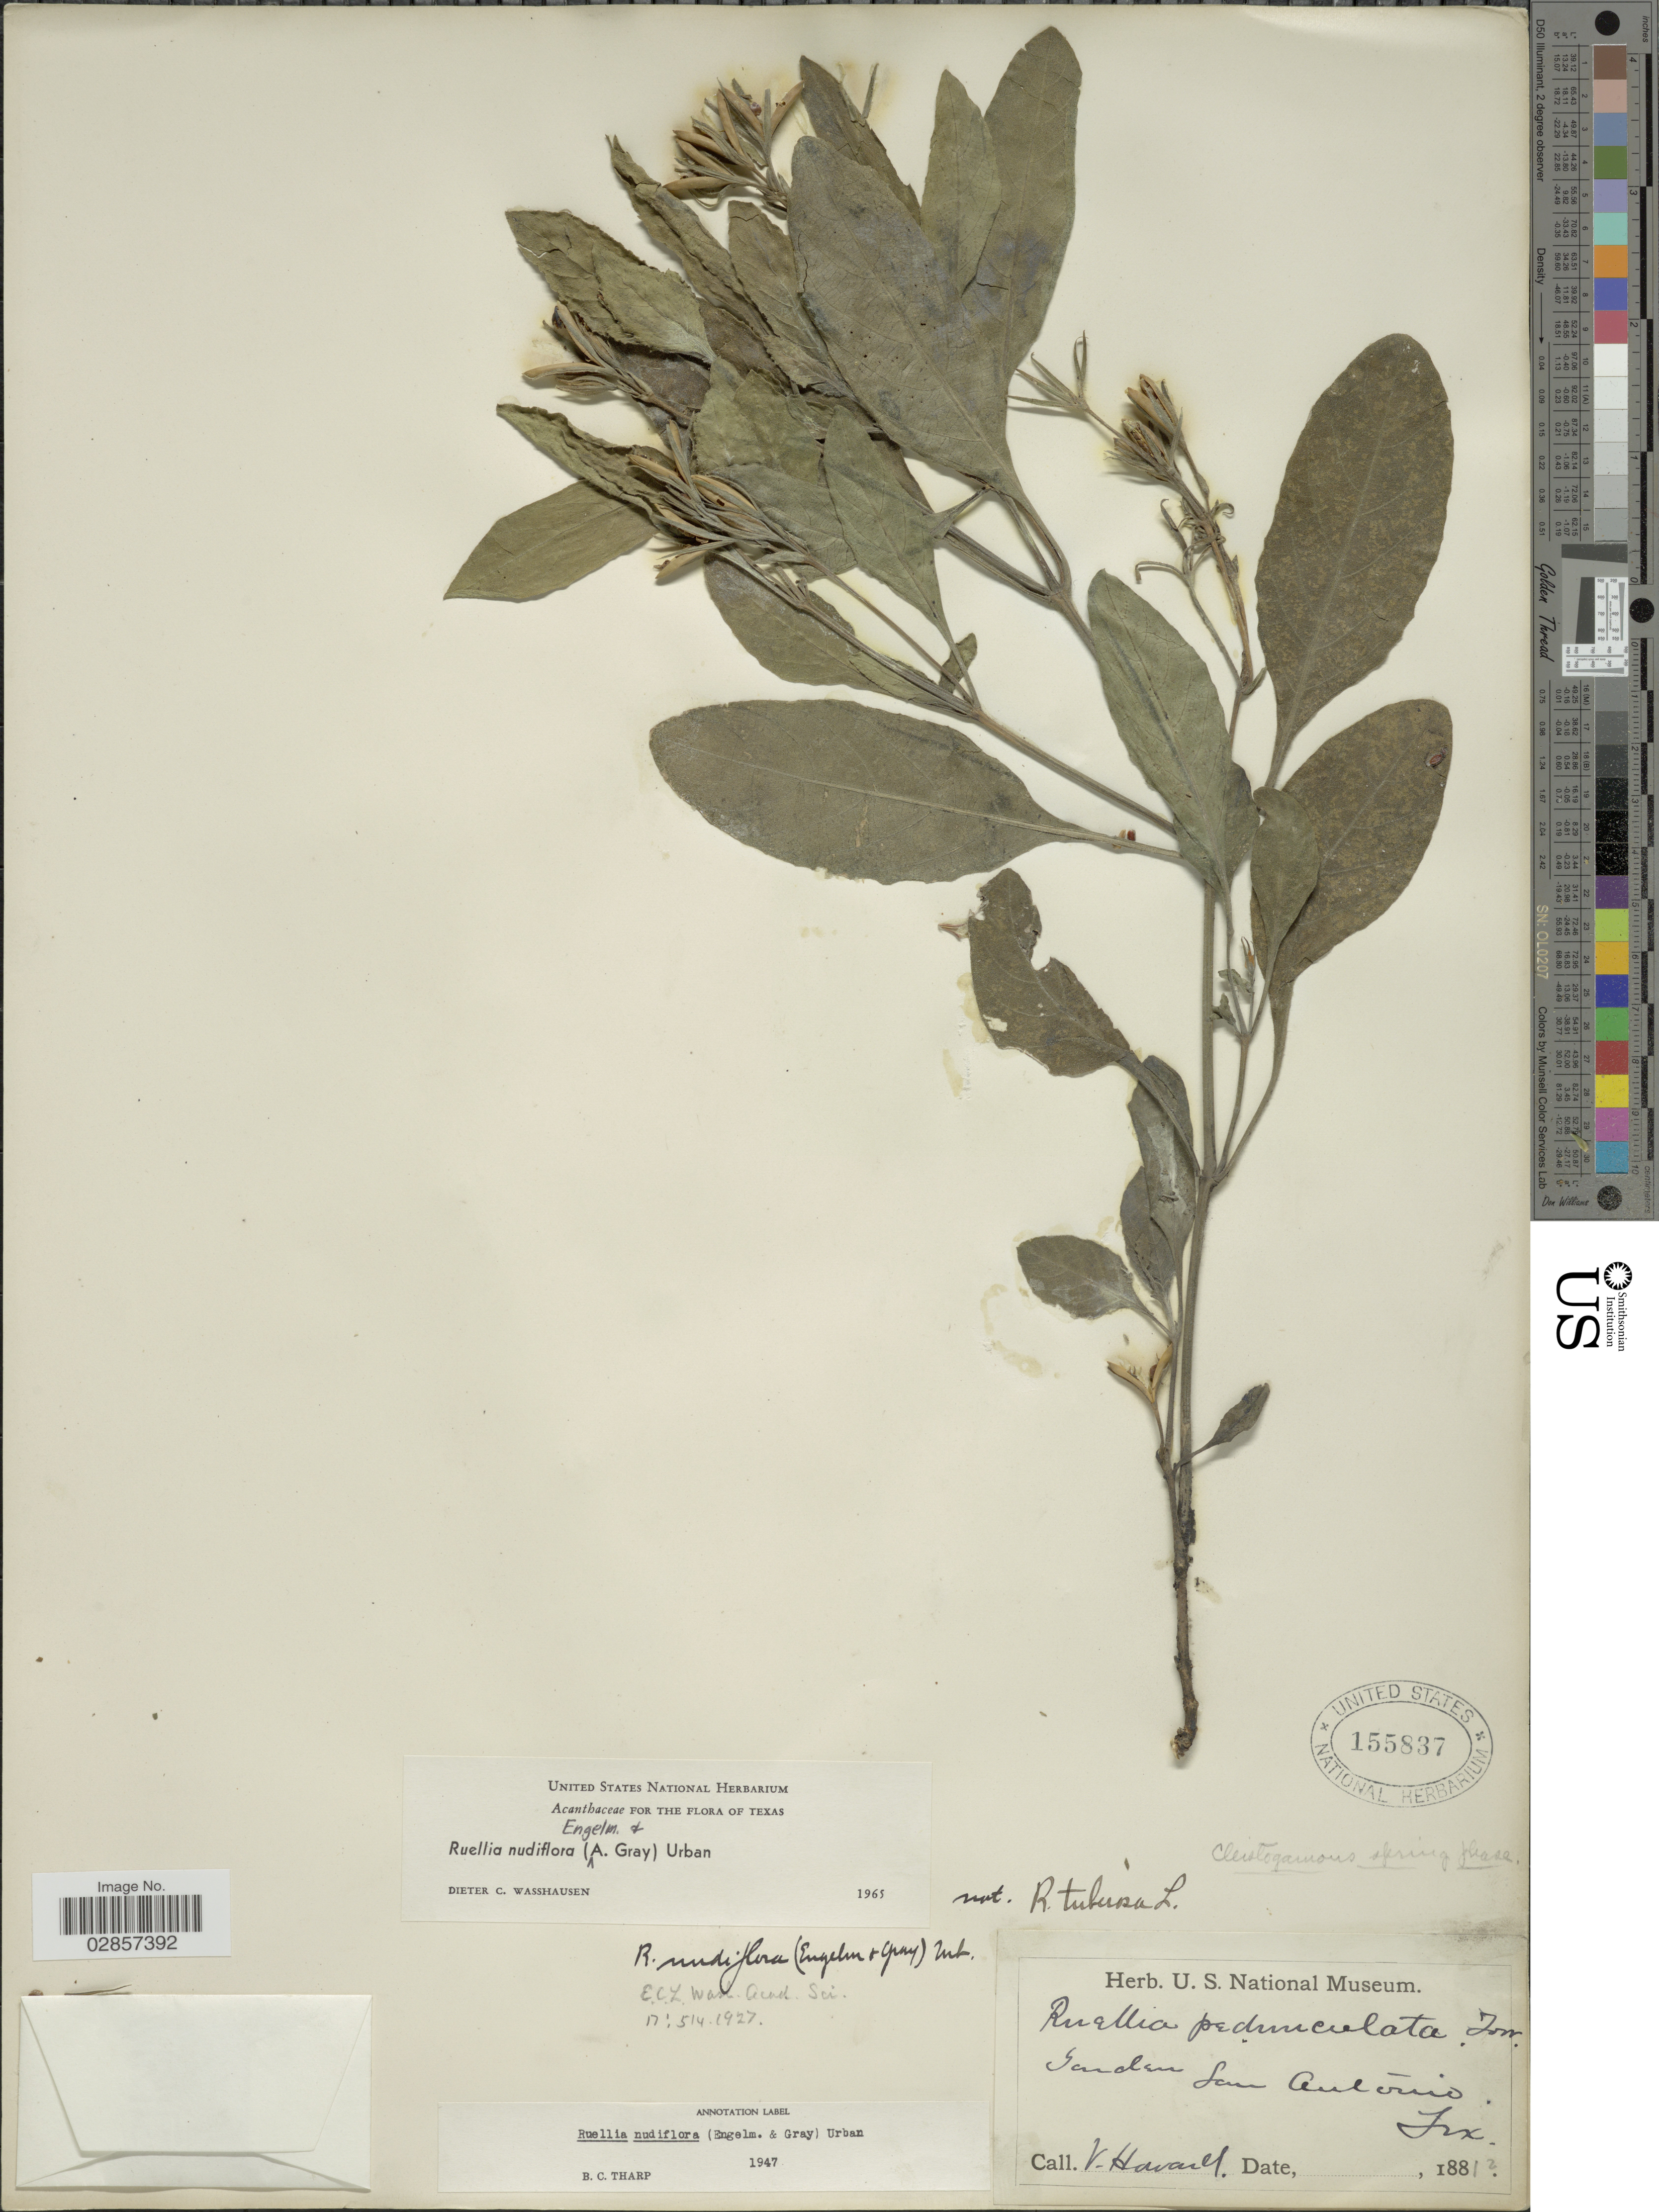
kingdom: Plantae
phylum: Tracheophyta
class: Magnoliopsida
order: Lamiales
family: Acanthaceae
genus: Ruellia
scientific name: Ruellia nudiflora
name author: (Engelm. & A. Gray) Urb.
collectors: V. Havard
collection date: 1881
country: United States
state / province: Texas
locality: Garden San Antonio, Tex.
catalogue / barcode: US 155837